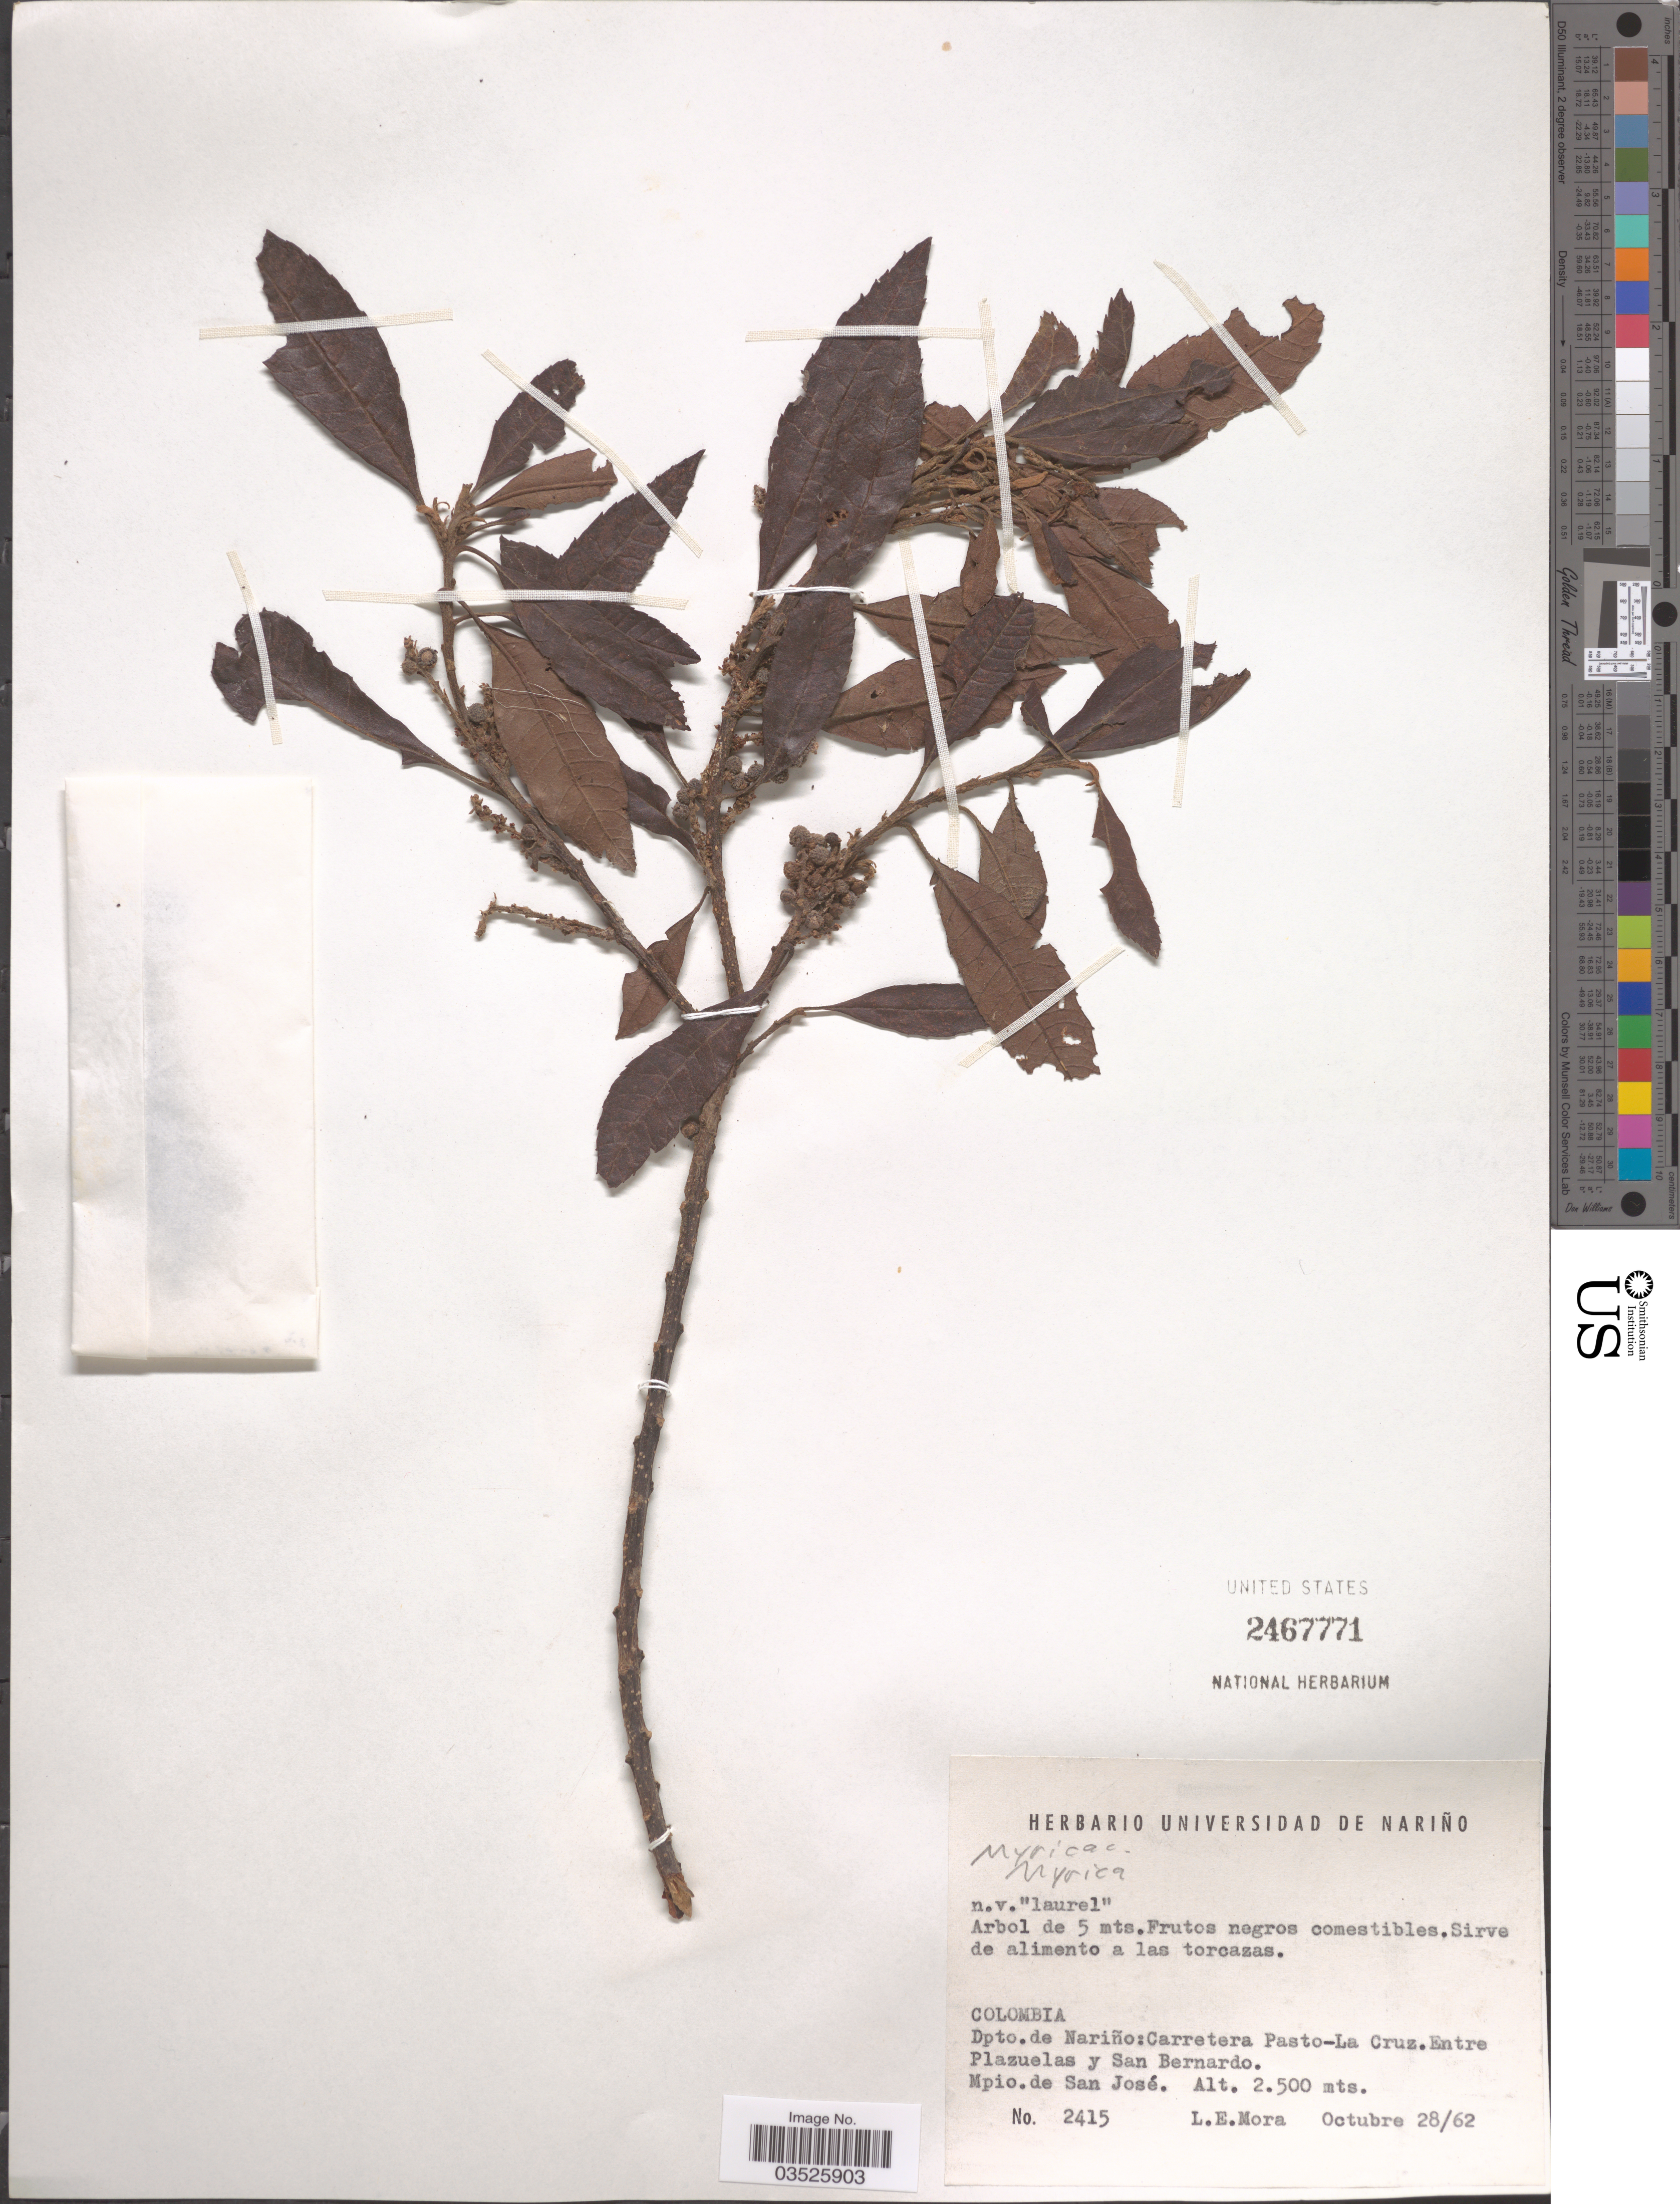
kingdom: Plantae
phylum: Tracheophyta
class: Magnoliopsida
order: Fagales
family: Myricaceae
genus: Morella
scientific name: Morella pubescens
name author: (Humb. & Bonpl. ex Willd.) Wilbur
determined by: Strong, Mark T., (BOT), Smithsonian Institution - National Museum of Natural History (UNITED STATES)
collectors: L. Mora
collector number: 2415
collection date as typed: Transcribed d/m/y: 28/10/62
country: Colombia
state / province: Nariño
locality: Dpto. de Nariño: Carretera Pasto-La Cruz. Entre Plazuelas y San Bernardo. Mpio. de San José.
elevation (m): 2500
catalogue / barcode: US 2467771